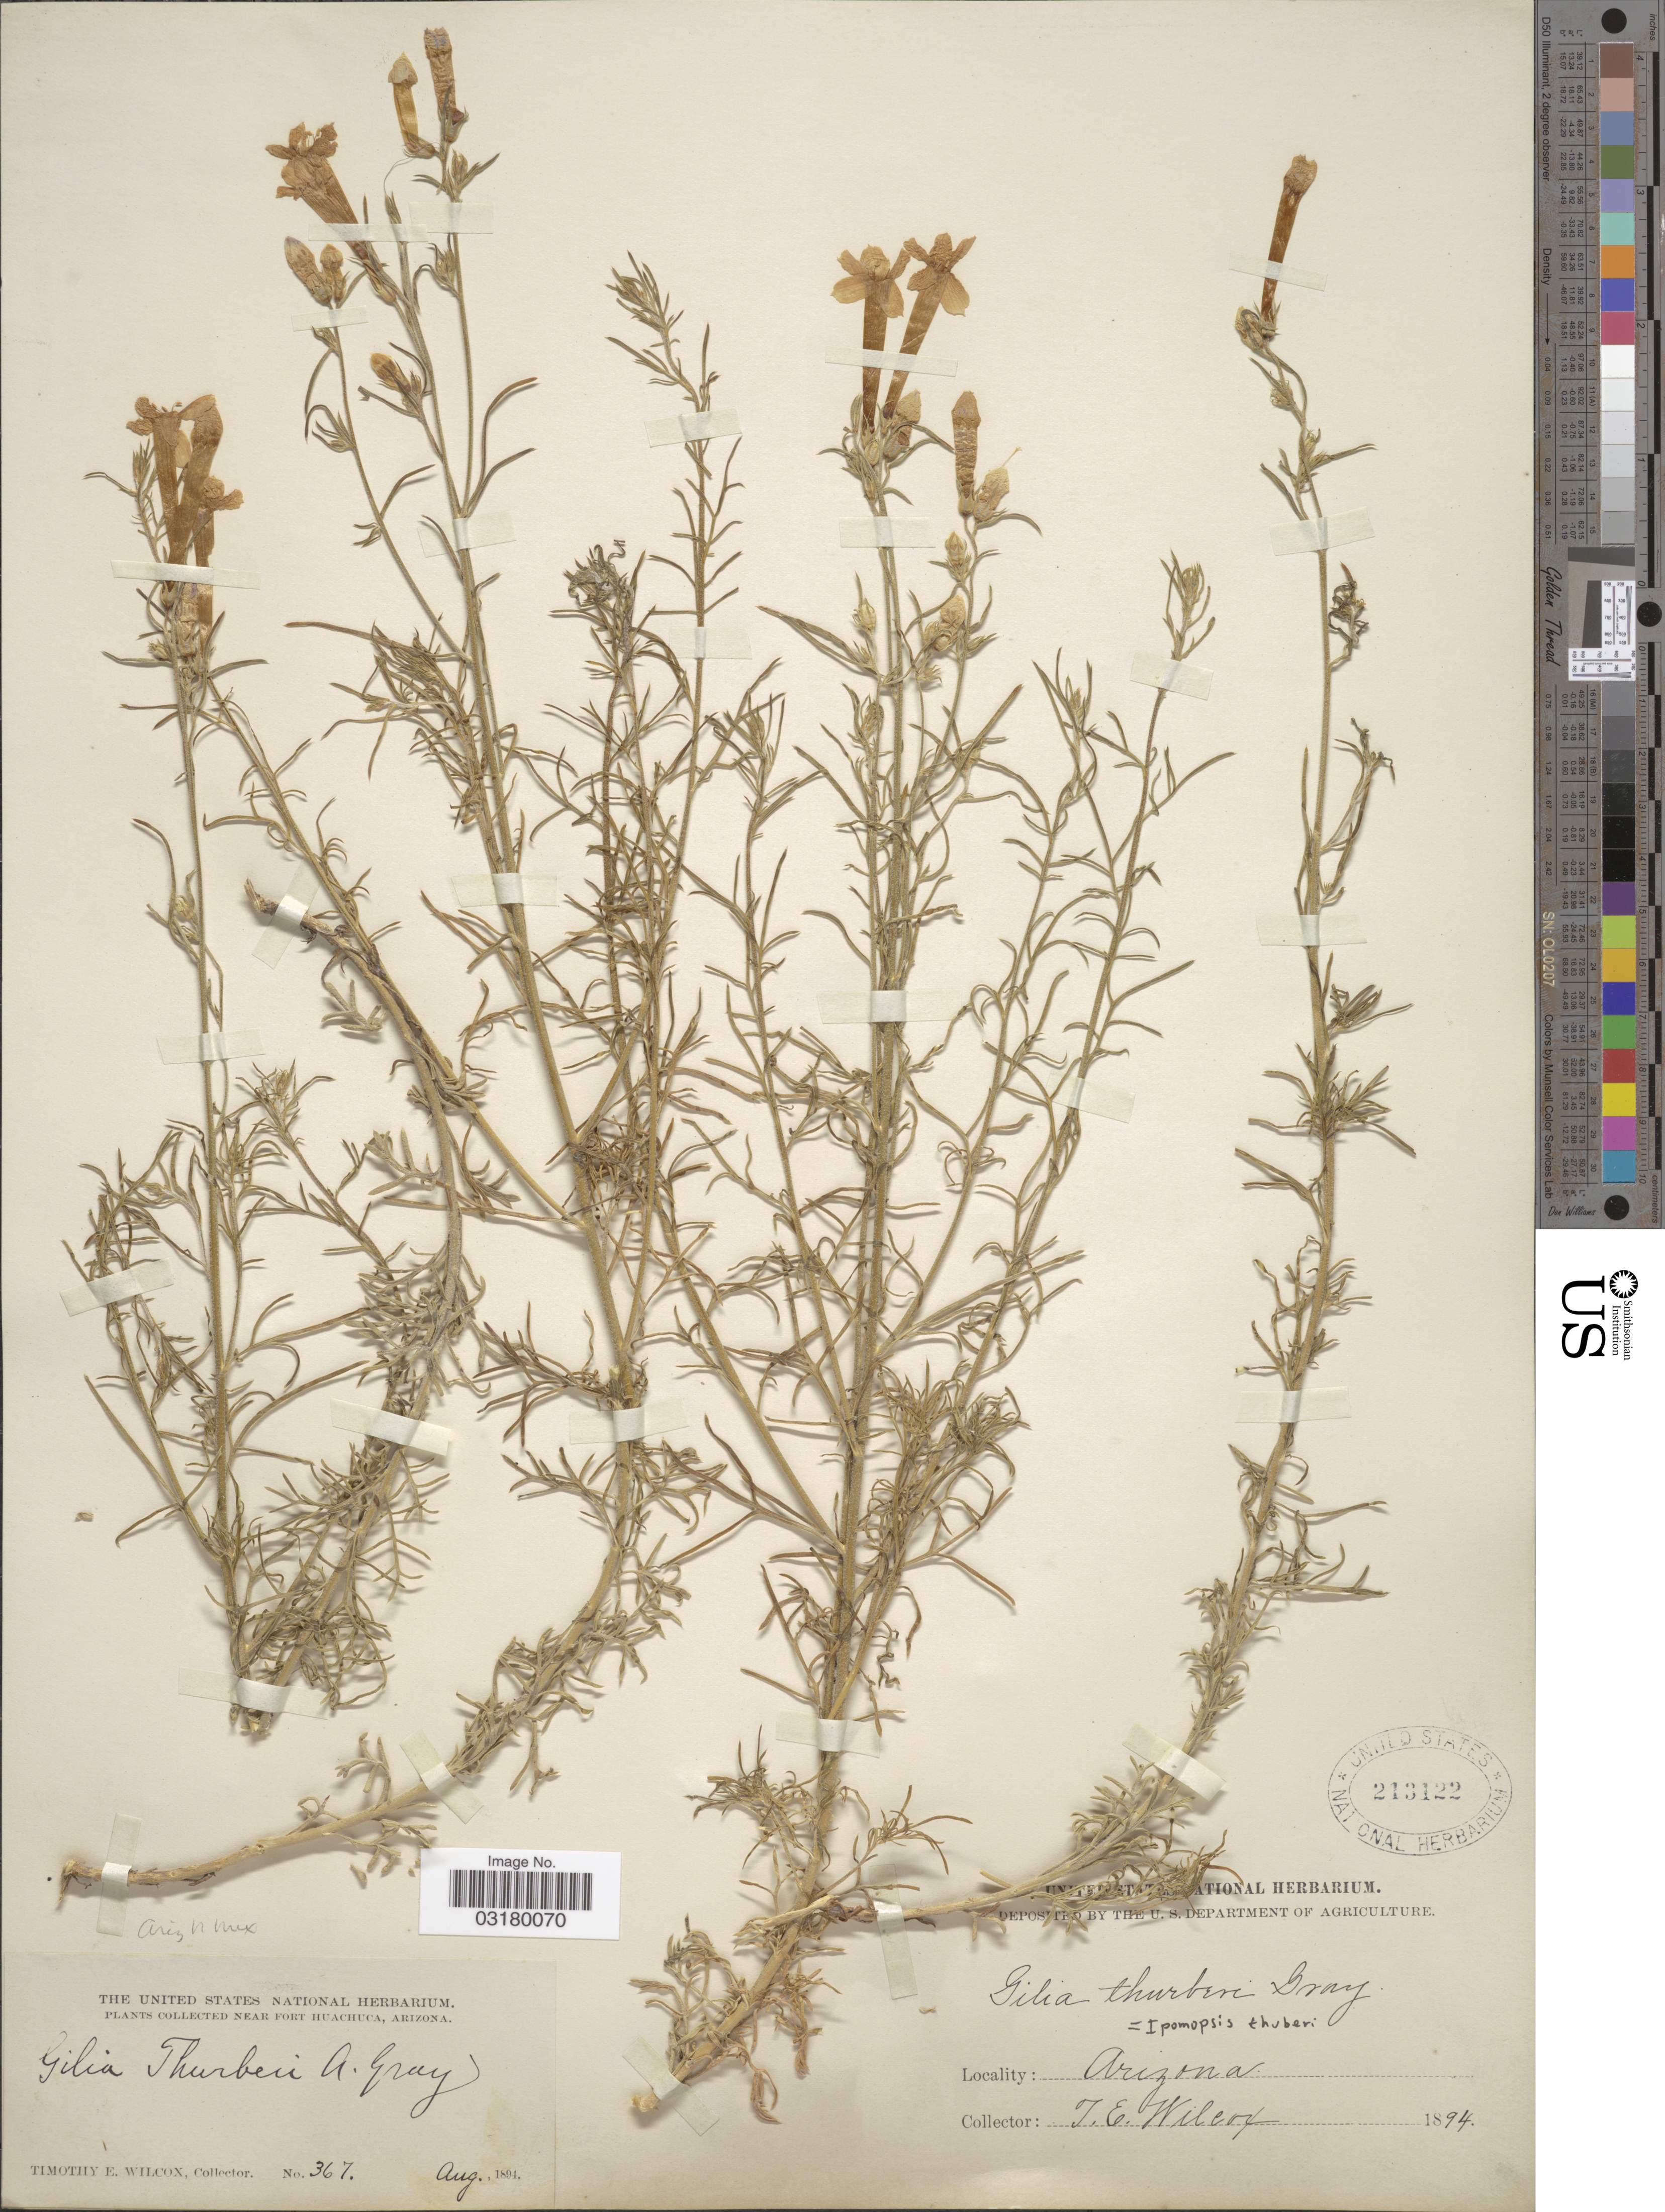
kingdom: Plantae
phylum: Tracheophyta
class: Magnoliopsida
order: Ericales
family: Polemoniaceae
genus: Ipomopsis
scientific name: Ipomopsis thurberi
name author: (A. Gray) V.E. Grant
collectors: T. E. Wilcox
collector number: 367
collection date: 1894-08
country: United States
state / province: Arizona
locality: Collected near Fort Huachuca.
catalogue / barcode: US 213122